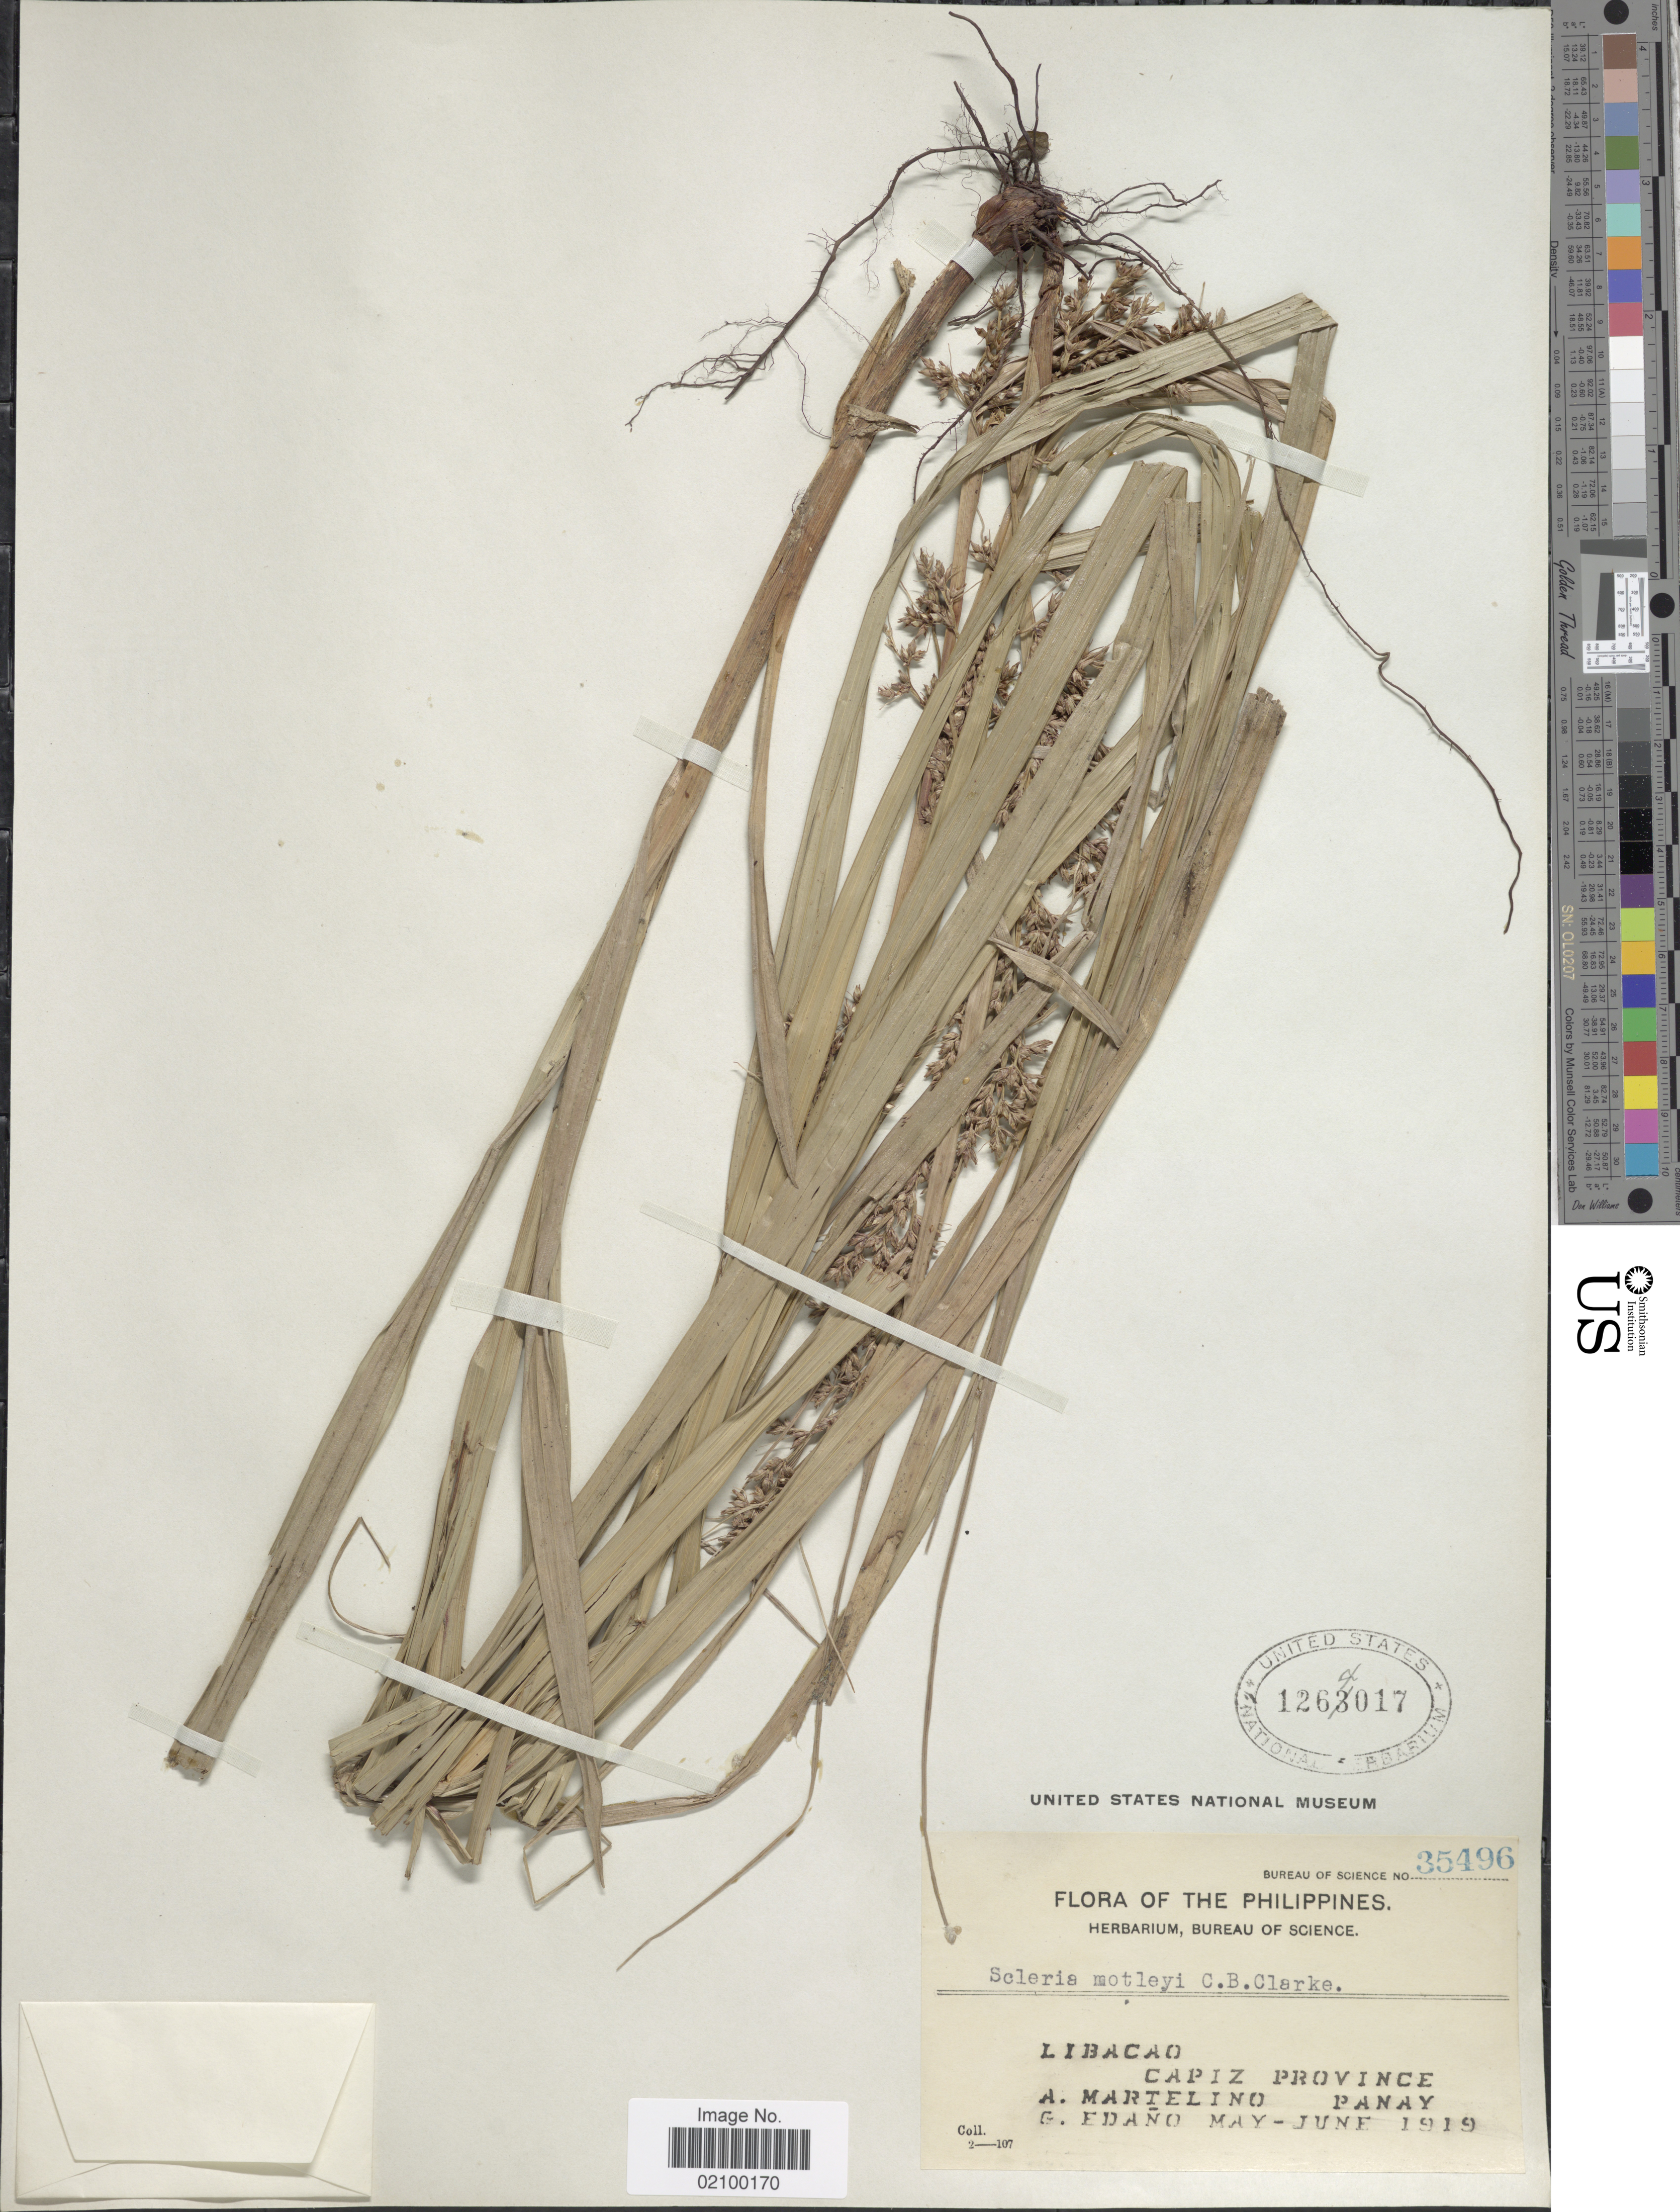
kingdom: Plantae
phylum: Tracheophyta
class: Liliopsida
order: Poales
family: Cyperaceae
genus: Scleria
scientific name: Scleria motleyi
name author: C.B. Clarke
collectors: A. Martelino & G. Edaño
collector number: Bureau od Science 35496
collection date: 1919-05/1919-06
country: Philippines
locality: Libacao, Capiz Province, Panay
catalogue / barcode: US 1269017